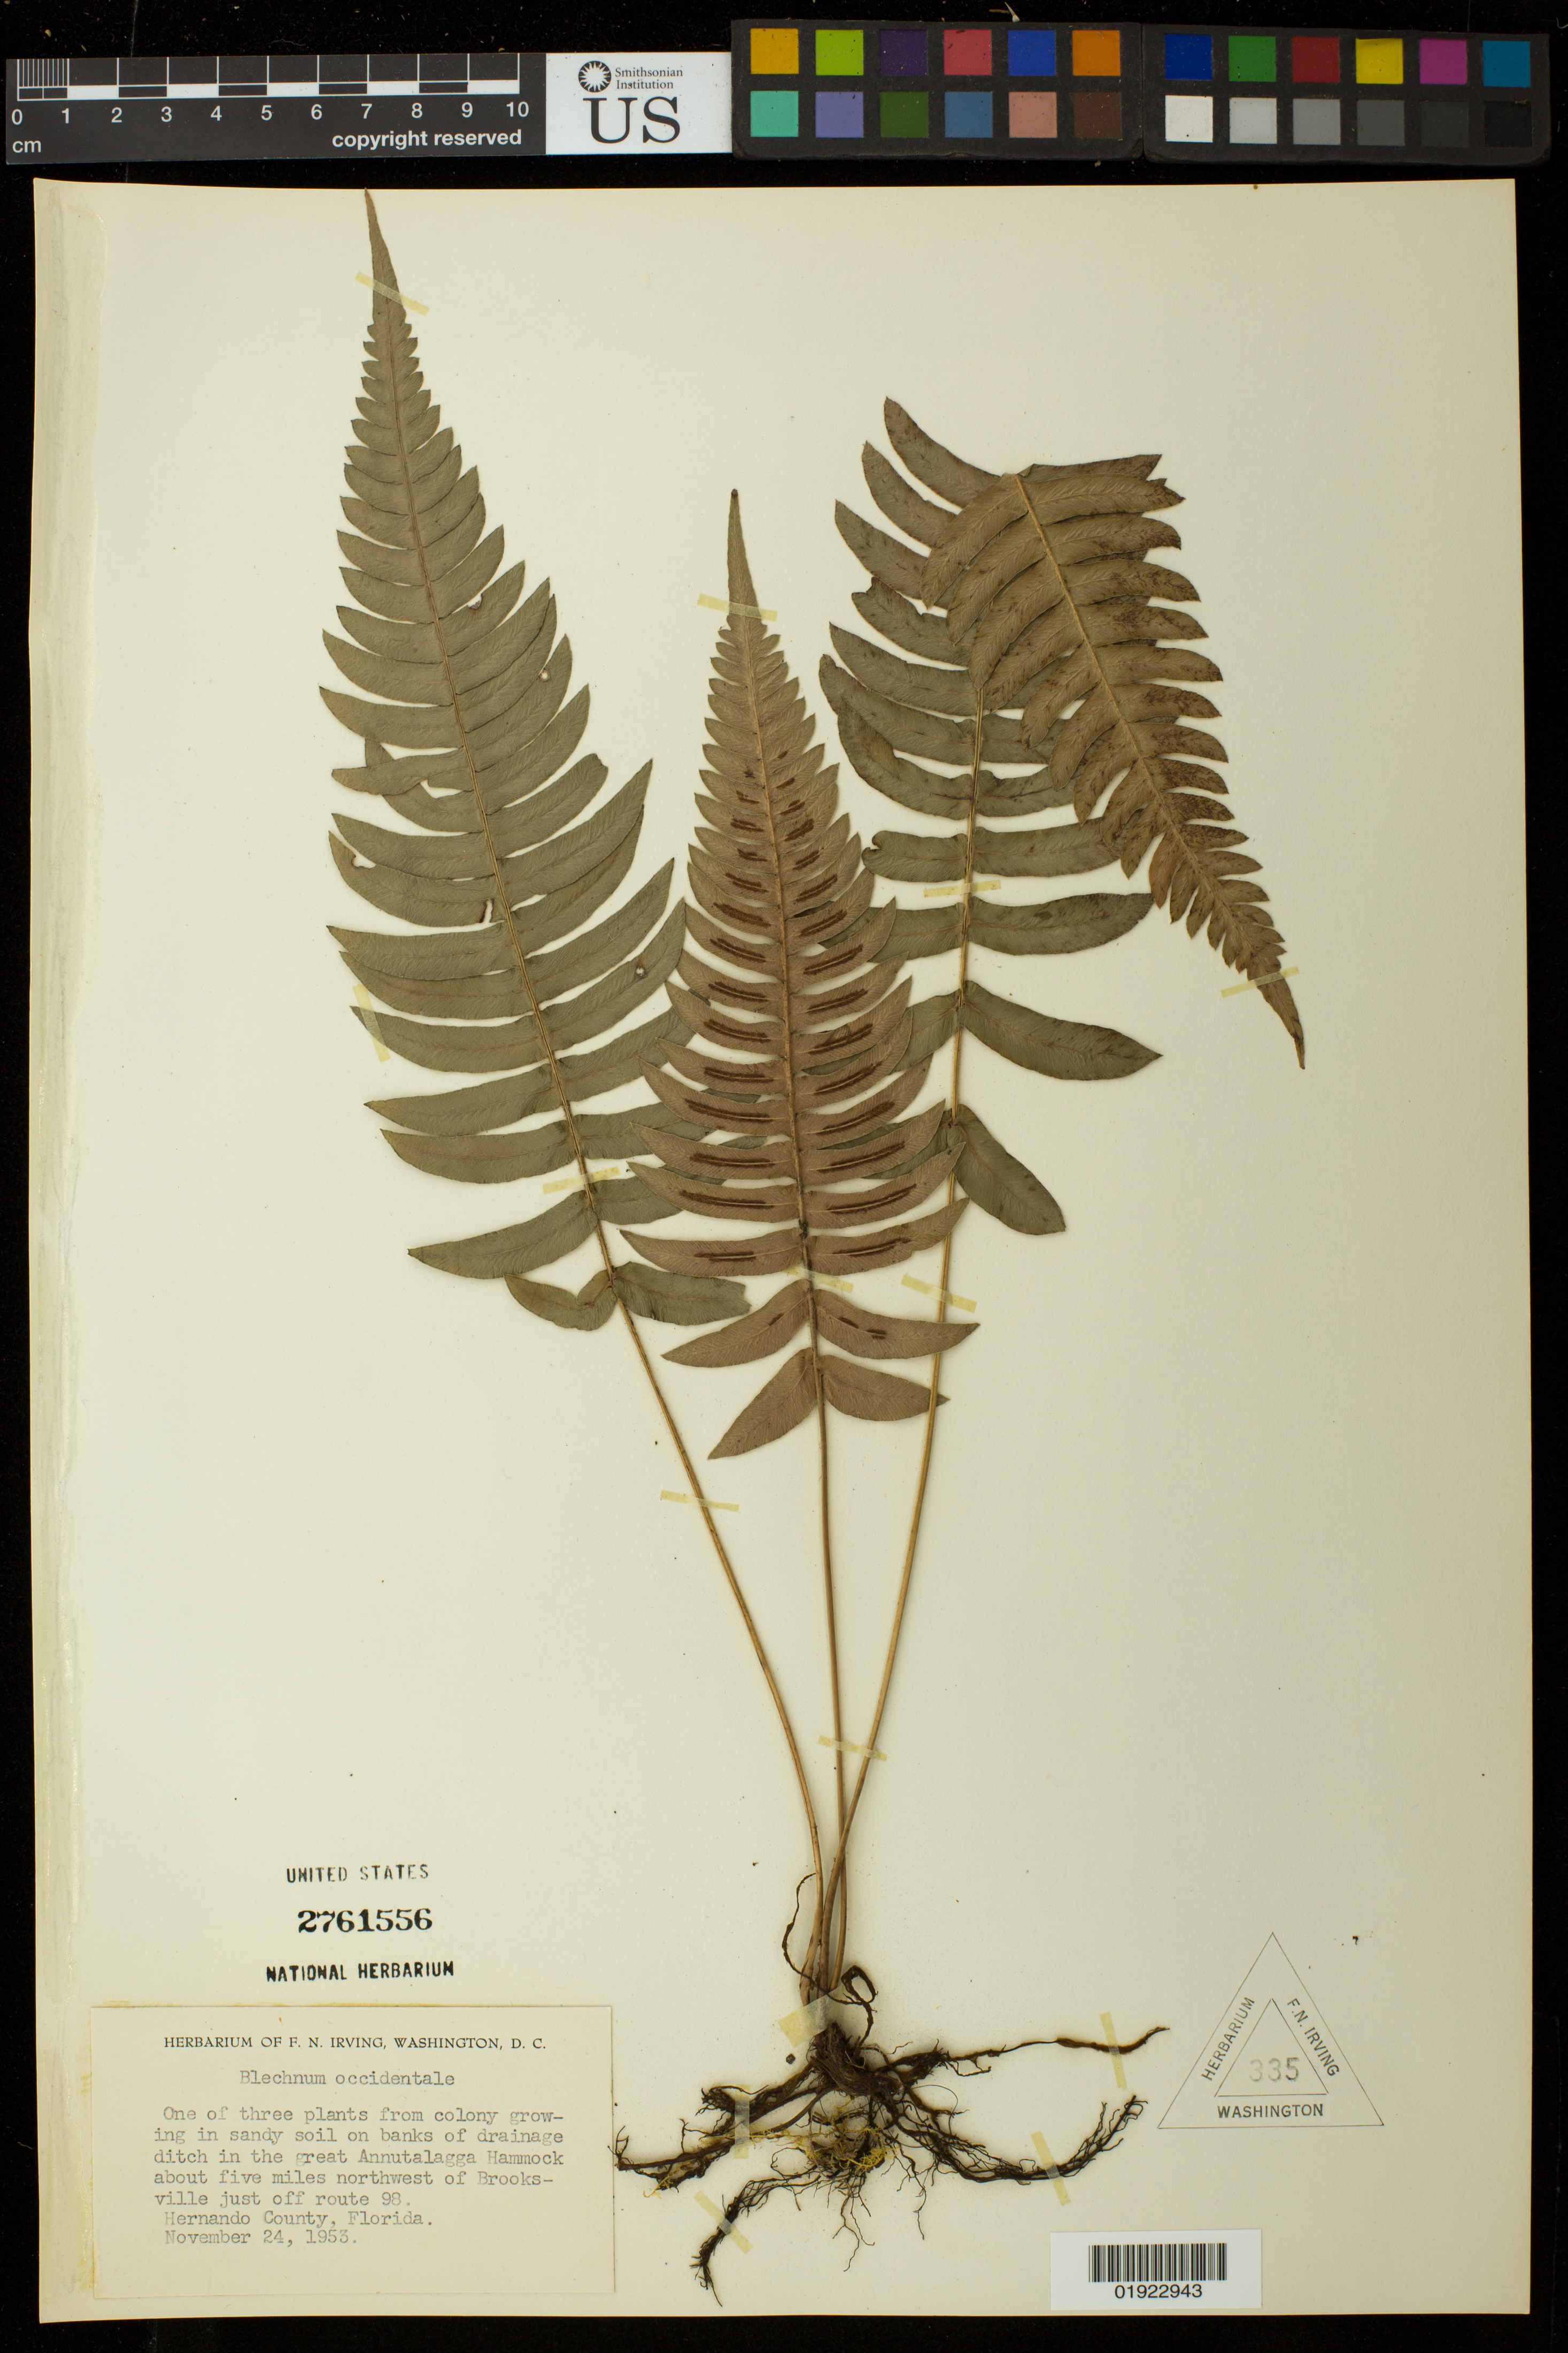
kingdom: Plantae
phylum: Tracheophyta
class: Polypodiopsida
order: Polypodiales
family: Blechnaceae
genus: Blechnum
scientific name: Blechnum glandulosum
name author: Link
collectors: F. Irving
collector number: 335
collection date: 1953-11-24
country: United States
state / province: Florida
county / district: Hernando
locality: Drainage ditch in the great Annutalagga Hammock about five miles northwest of Brooksville just off route 98.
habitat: Sandy soil on banks of drainage ditch.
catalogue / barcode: US 2761556